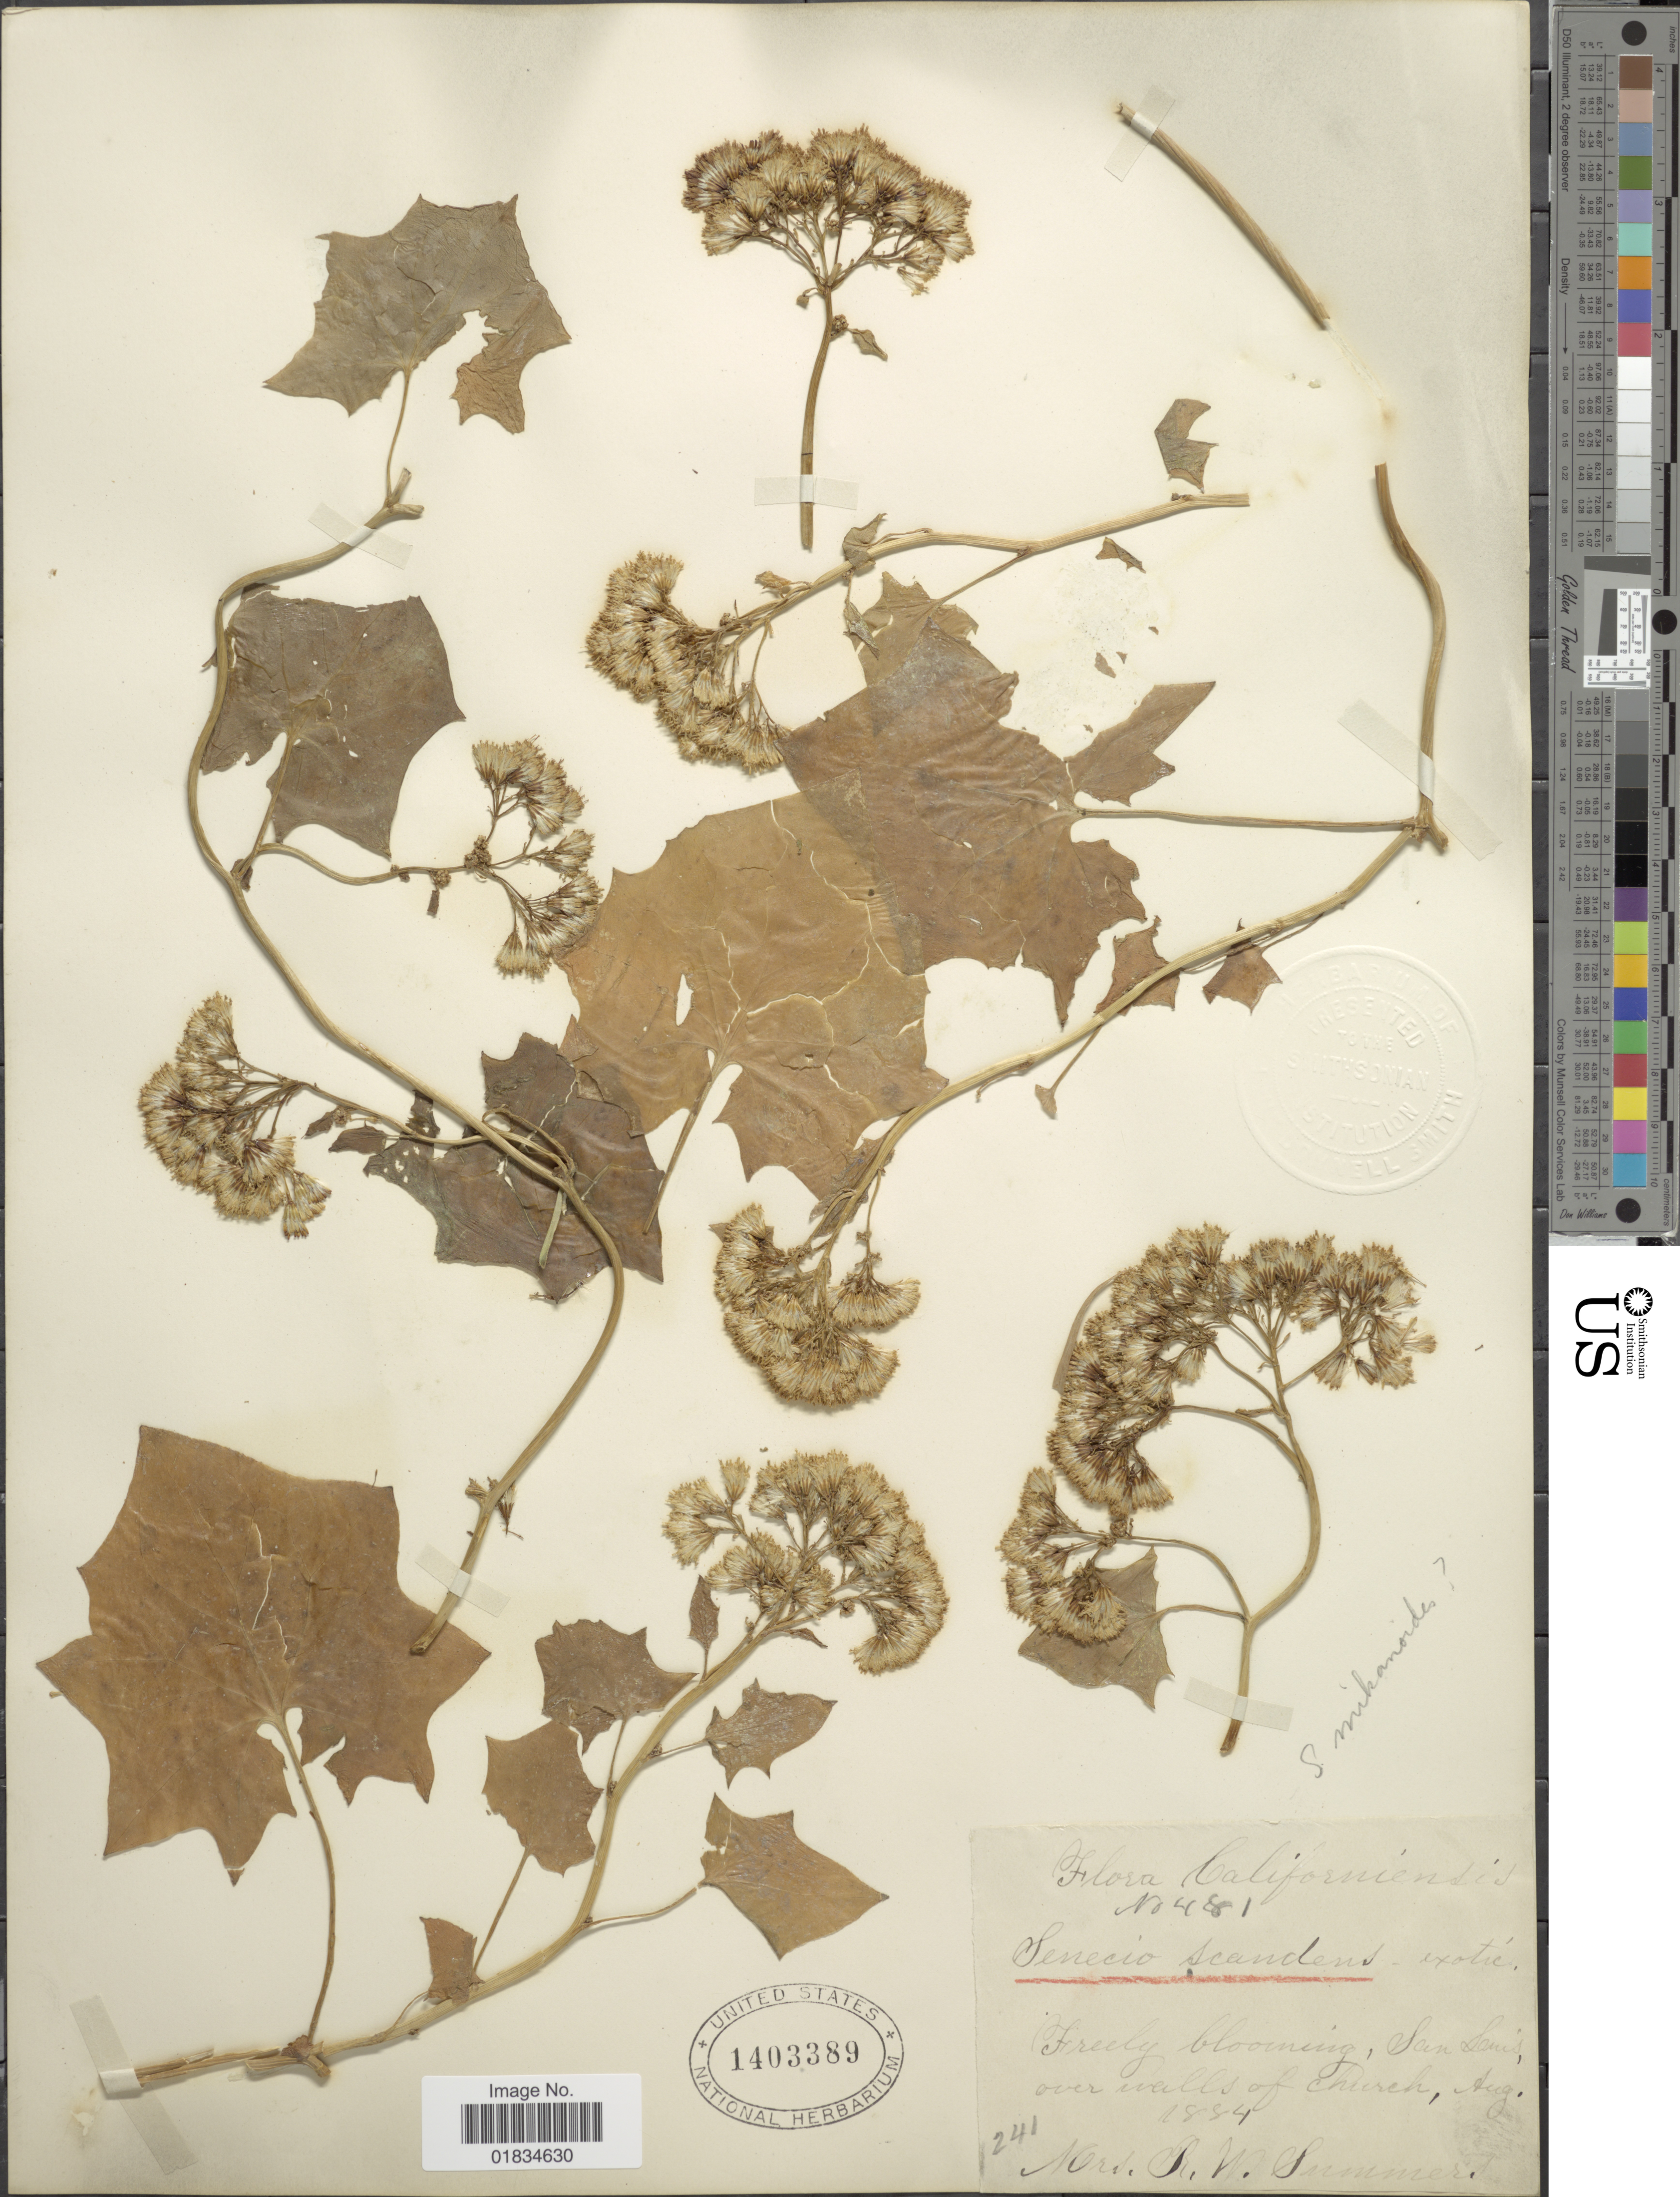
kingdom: Plantae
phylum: Tracheophyta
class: Magnoliopsida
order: Asterales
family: Asteraceae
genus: Senecio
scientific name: Senecio mikanioides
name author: Otto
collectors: R. Summers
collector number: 481*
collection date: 1884-08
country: United States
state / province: California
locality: San Luis over walls of church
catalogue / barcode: US 1403389